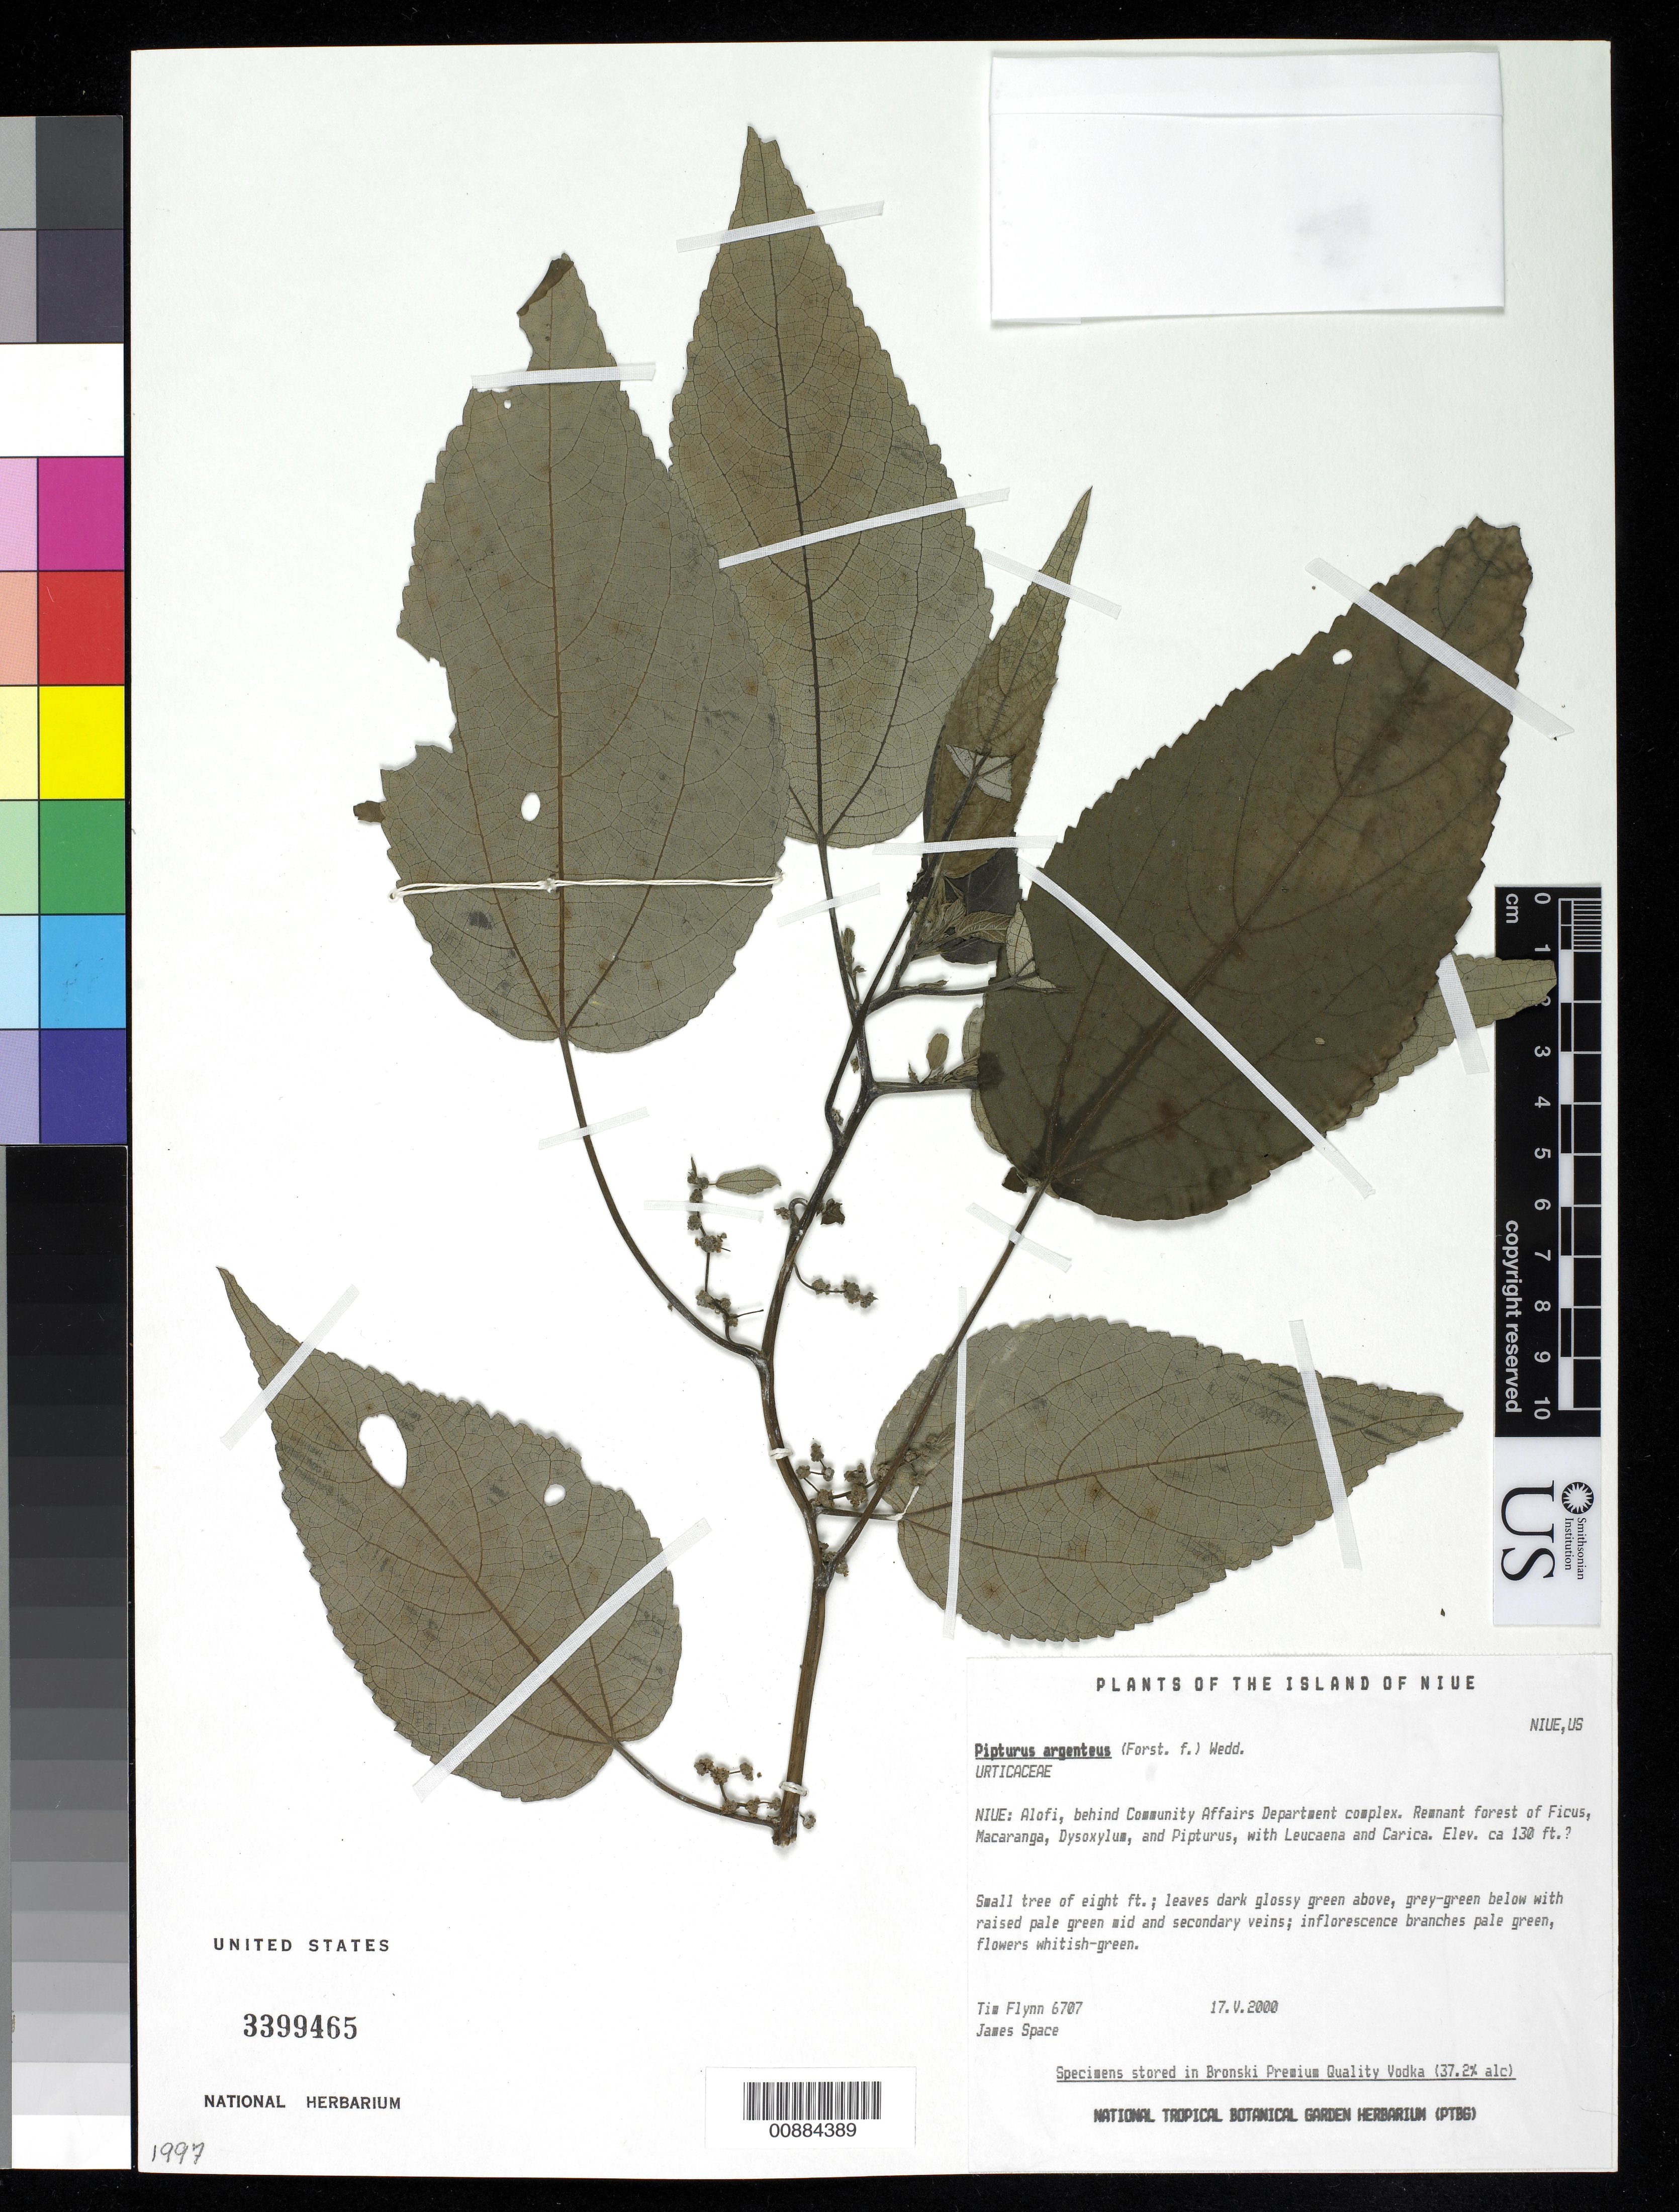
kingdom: Plantae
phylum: Tracheophyta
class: Magnoliopsida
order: Rosales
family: Urticaceae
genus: Pipturus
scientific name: Pipturus argenteus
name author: (G. Forst.) Wedd.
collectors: T. W. Flynn & J. Space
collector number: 6707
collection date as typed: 17 May 2000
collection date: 2000-05-17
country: Niue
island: Niue I.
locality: Niue: Alofi, behind Community Affairs Department Complex.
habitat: Remnant forest of Ficus, Macaranga, Dysoxylum, and Pipturus, with Leucaena and Carcia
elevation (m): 40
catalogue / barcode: US 3399465